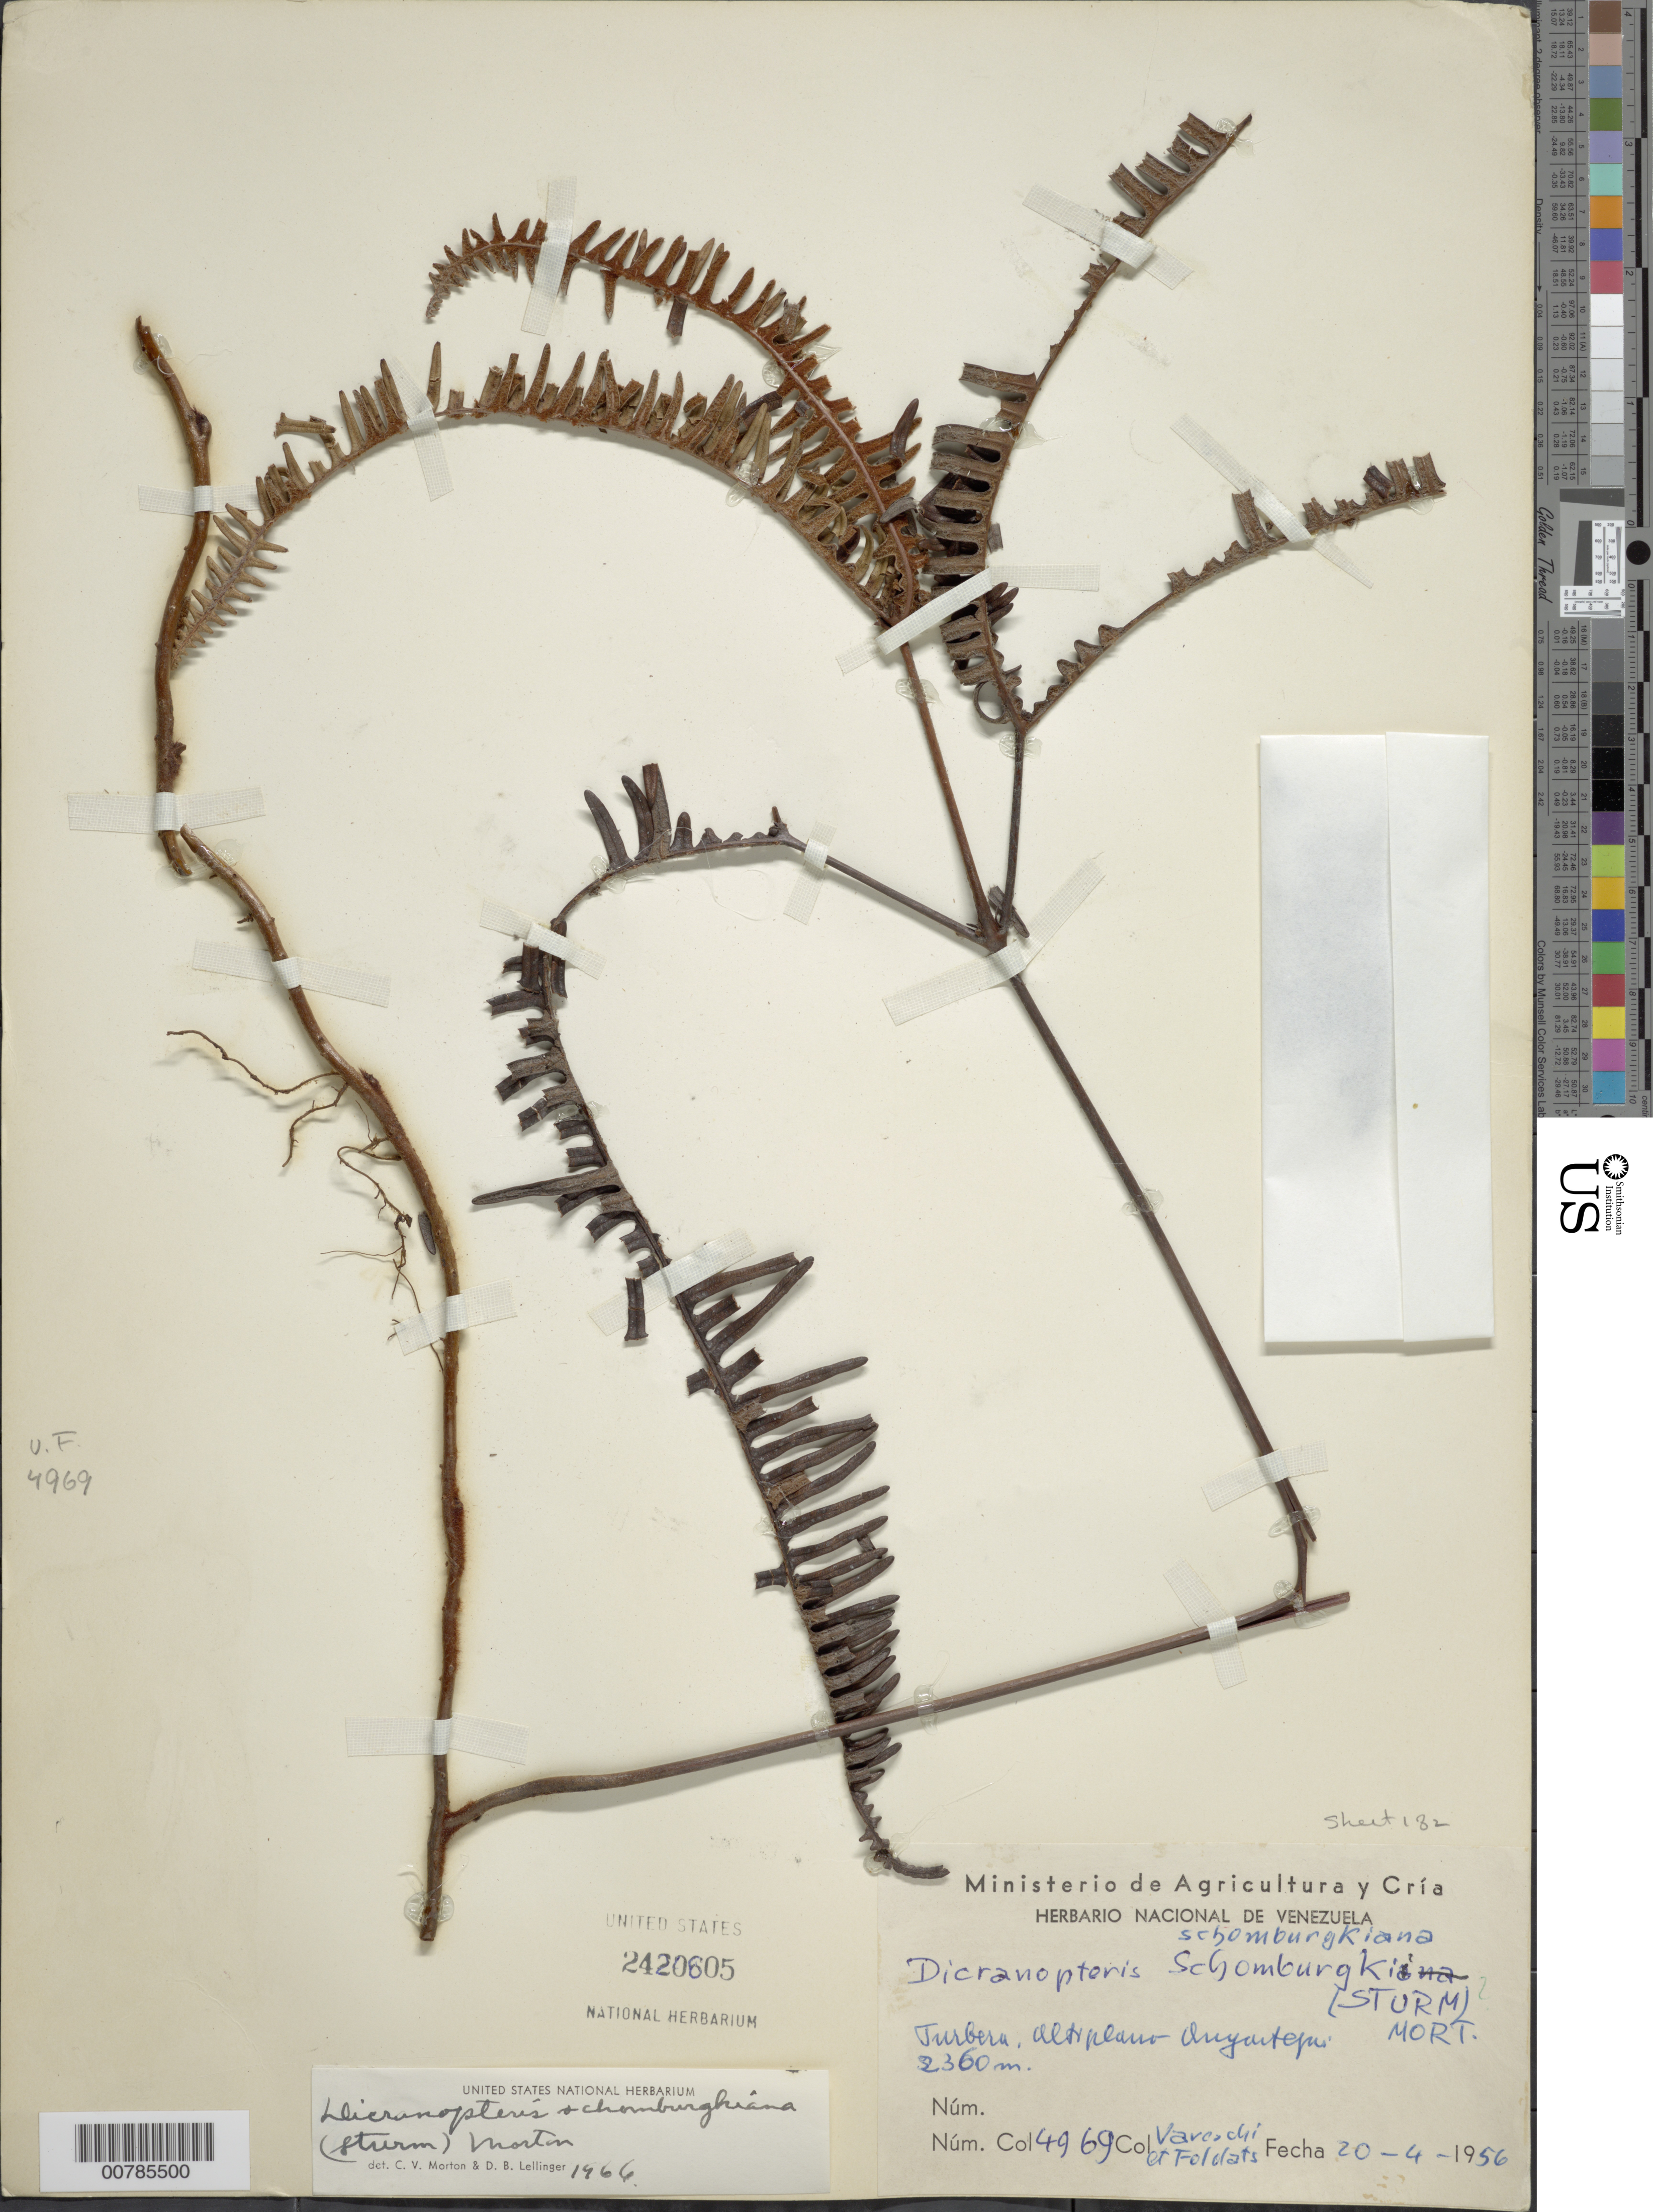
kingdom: Plantae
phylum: Tracheophyta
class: Polypodiopsida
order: Gleicheniales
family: Gleicheniaceae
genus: Dicranopteris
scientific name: Dicranopteris schomburgkiana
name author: (J.W. Sturm) C.V. Morton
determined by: Morton, C. V.; Lellinger, D. B.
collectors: V. Vareschi & E. Foldats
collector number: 4969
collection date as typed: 20-Apr-56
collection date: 1956-04-20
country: Venezuela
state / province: Bolívar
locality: Auyan-tepuí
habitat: Crece en la parte superior de tepui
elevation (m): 2360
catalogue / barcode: US 2420605